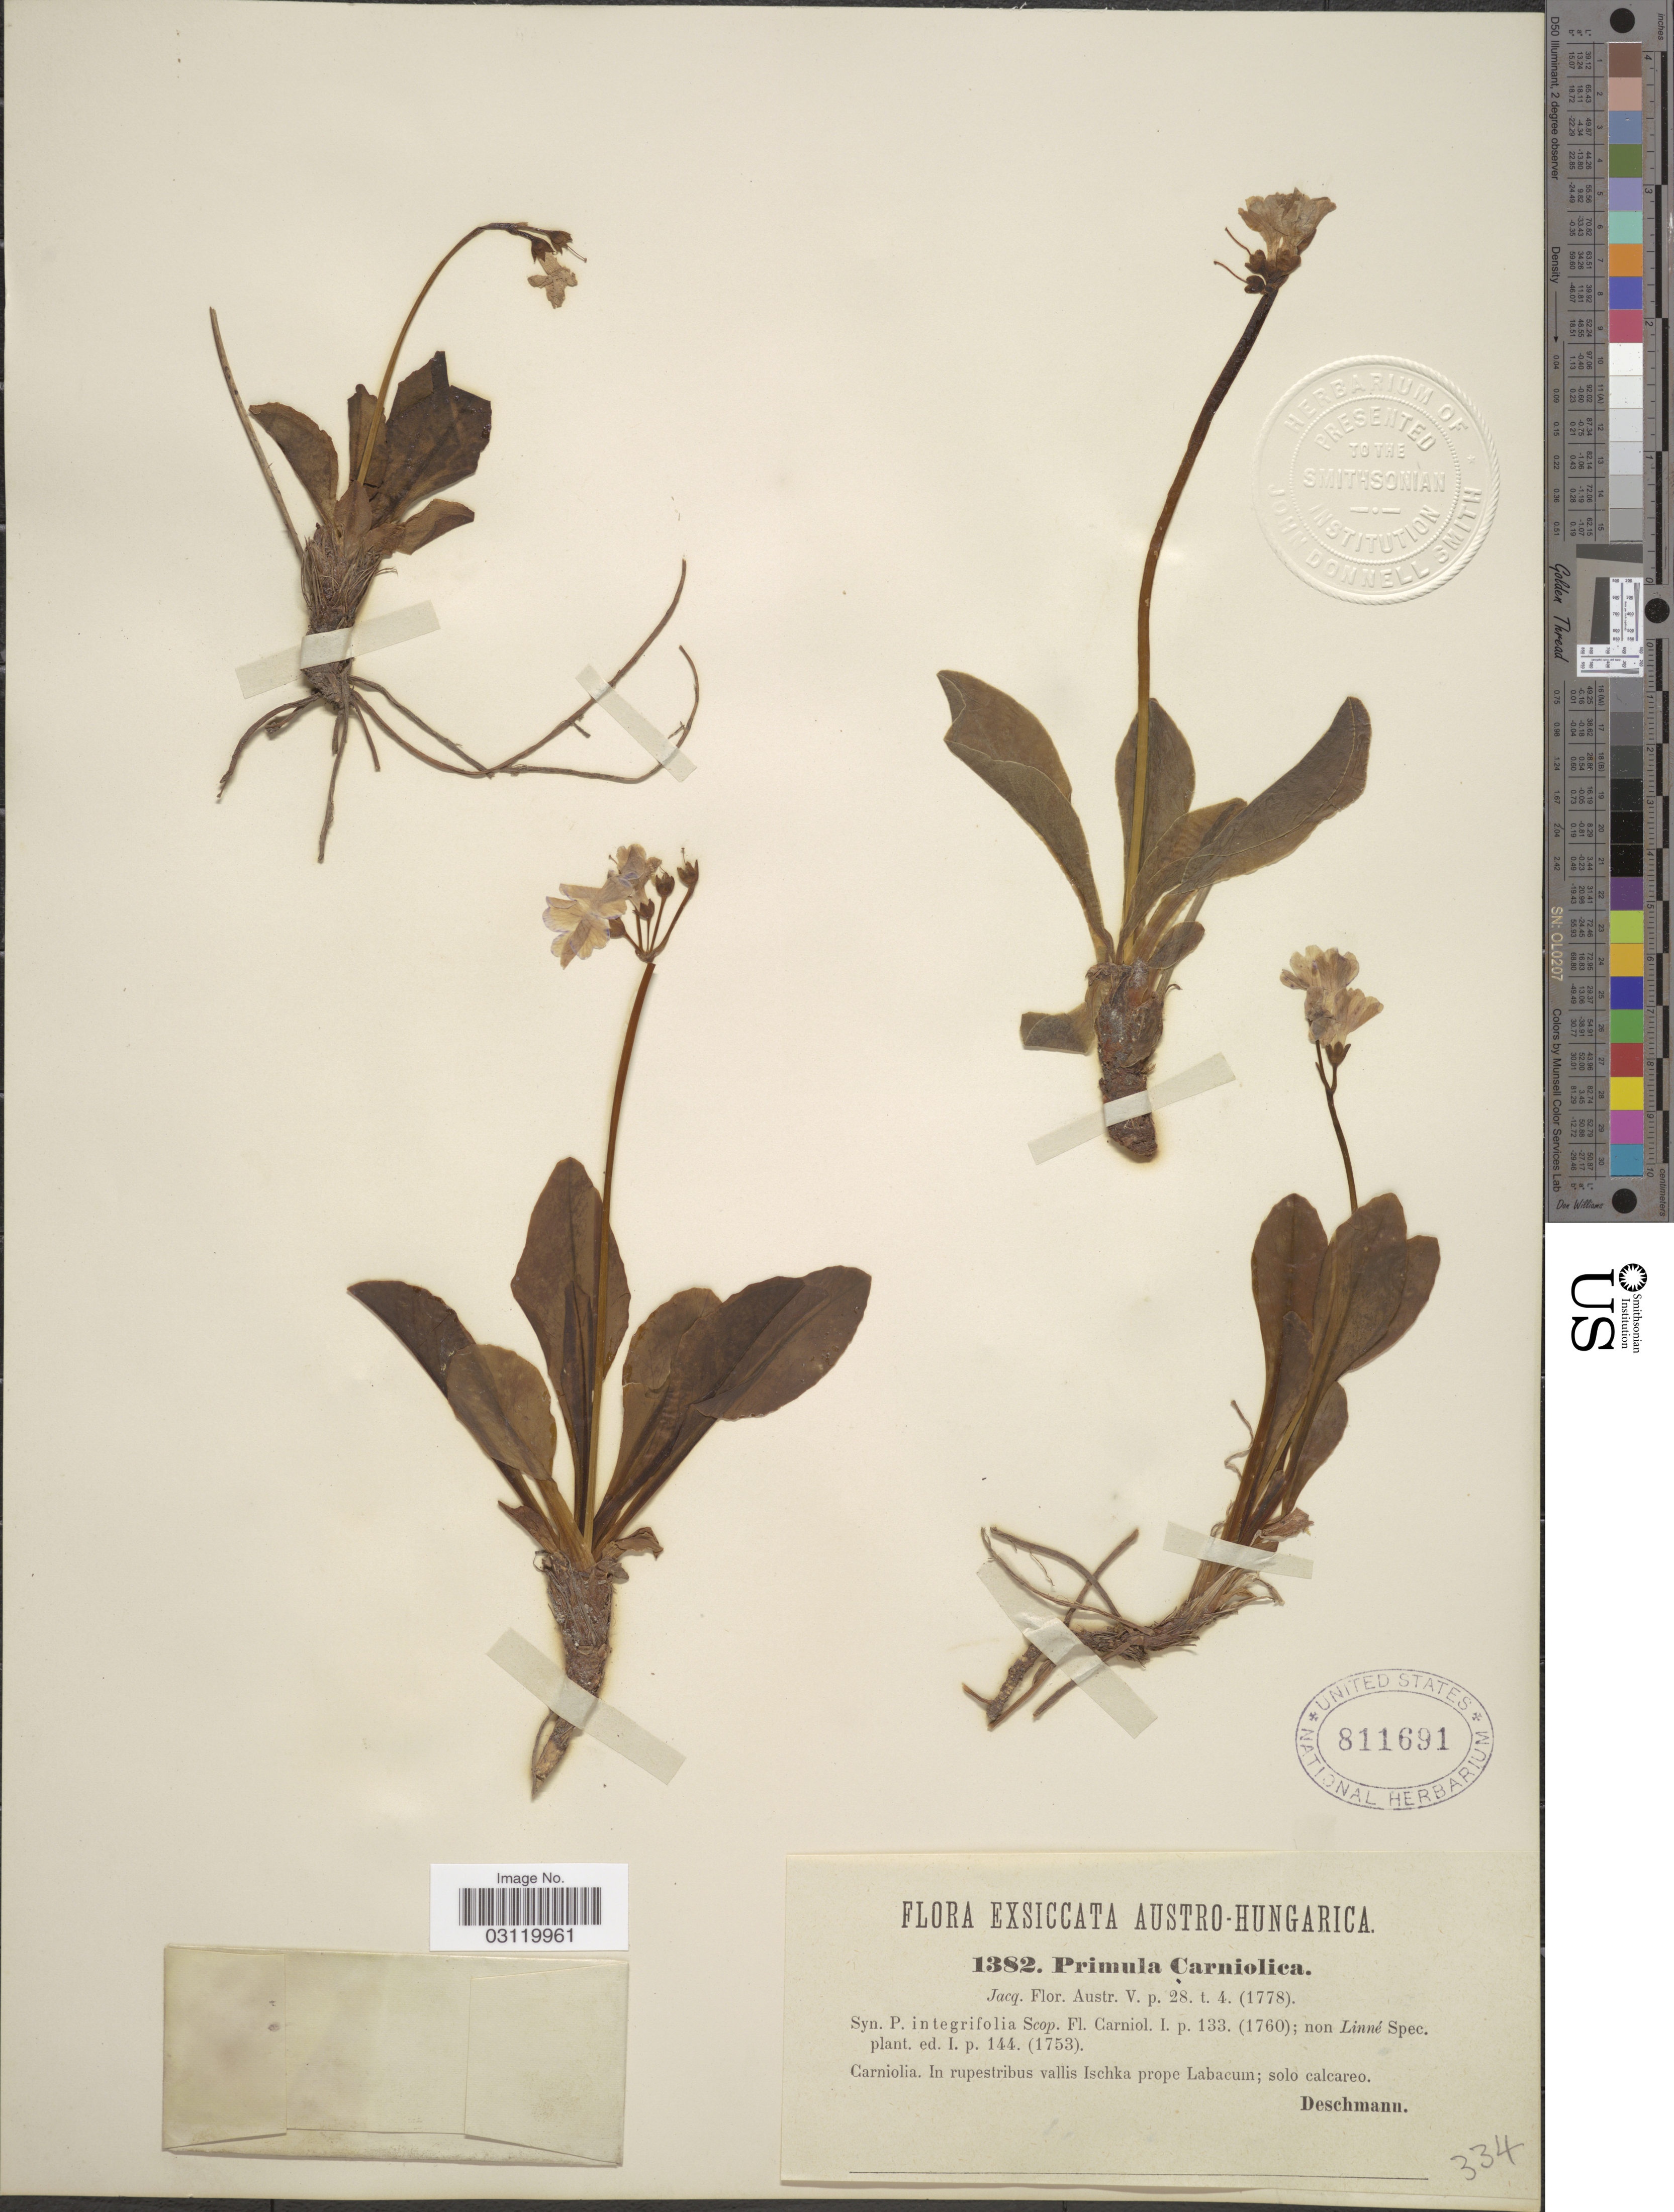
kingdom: Plantae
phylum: Tracheophyta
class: Magnoliopsida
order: Ericales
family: Primulaceae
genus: Primula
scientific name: Primula carniolica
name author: Jacq.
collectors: Deschmann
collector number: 1382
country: Slovenia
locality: Austro-Hungarica. Carniolia. In rupestribus vallis Ischka prope Labacum; solo calcareo.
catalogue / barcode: US 811691